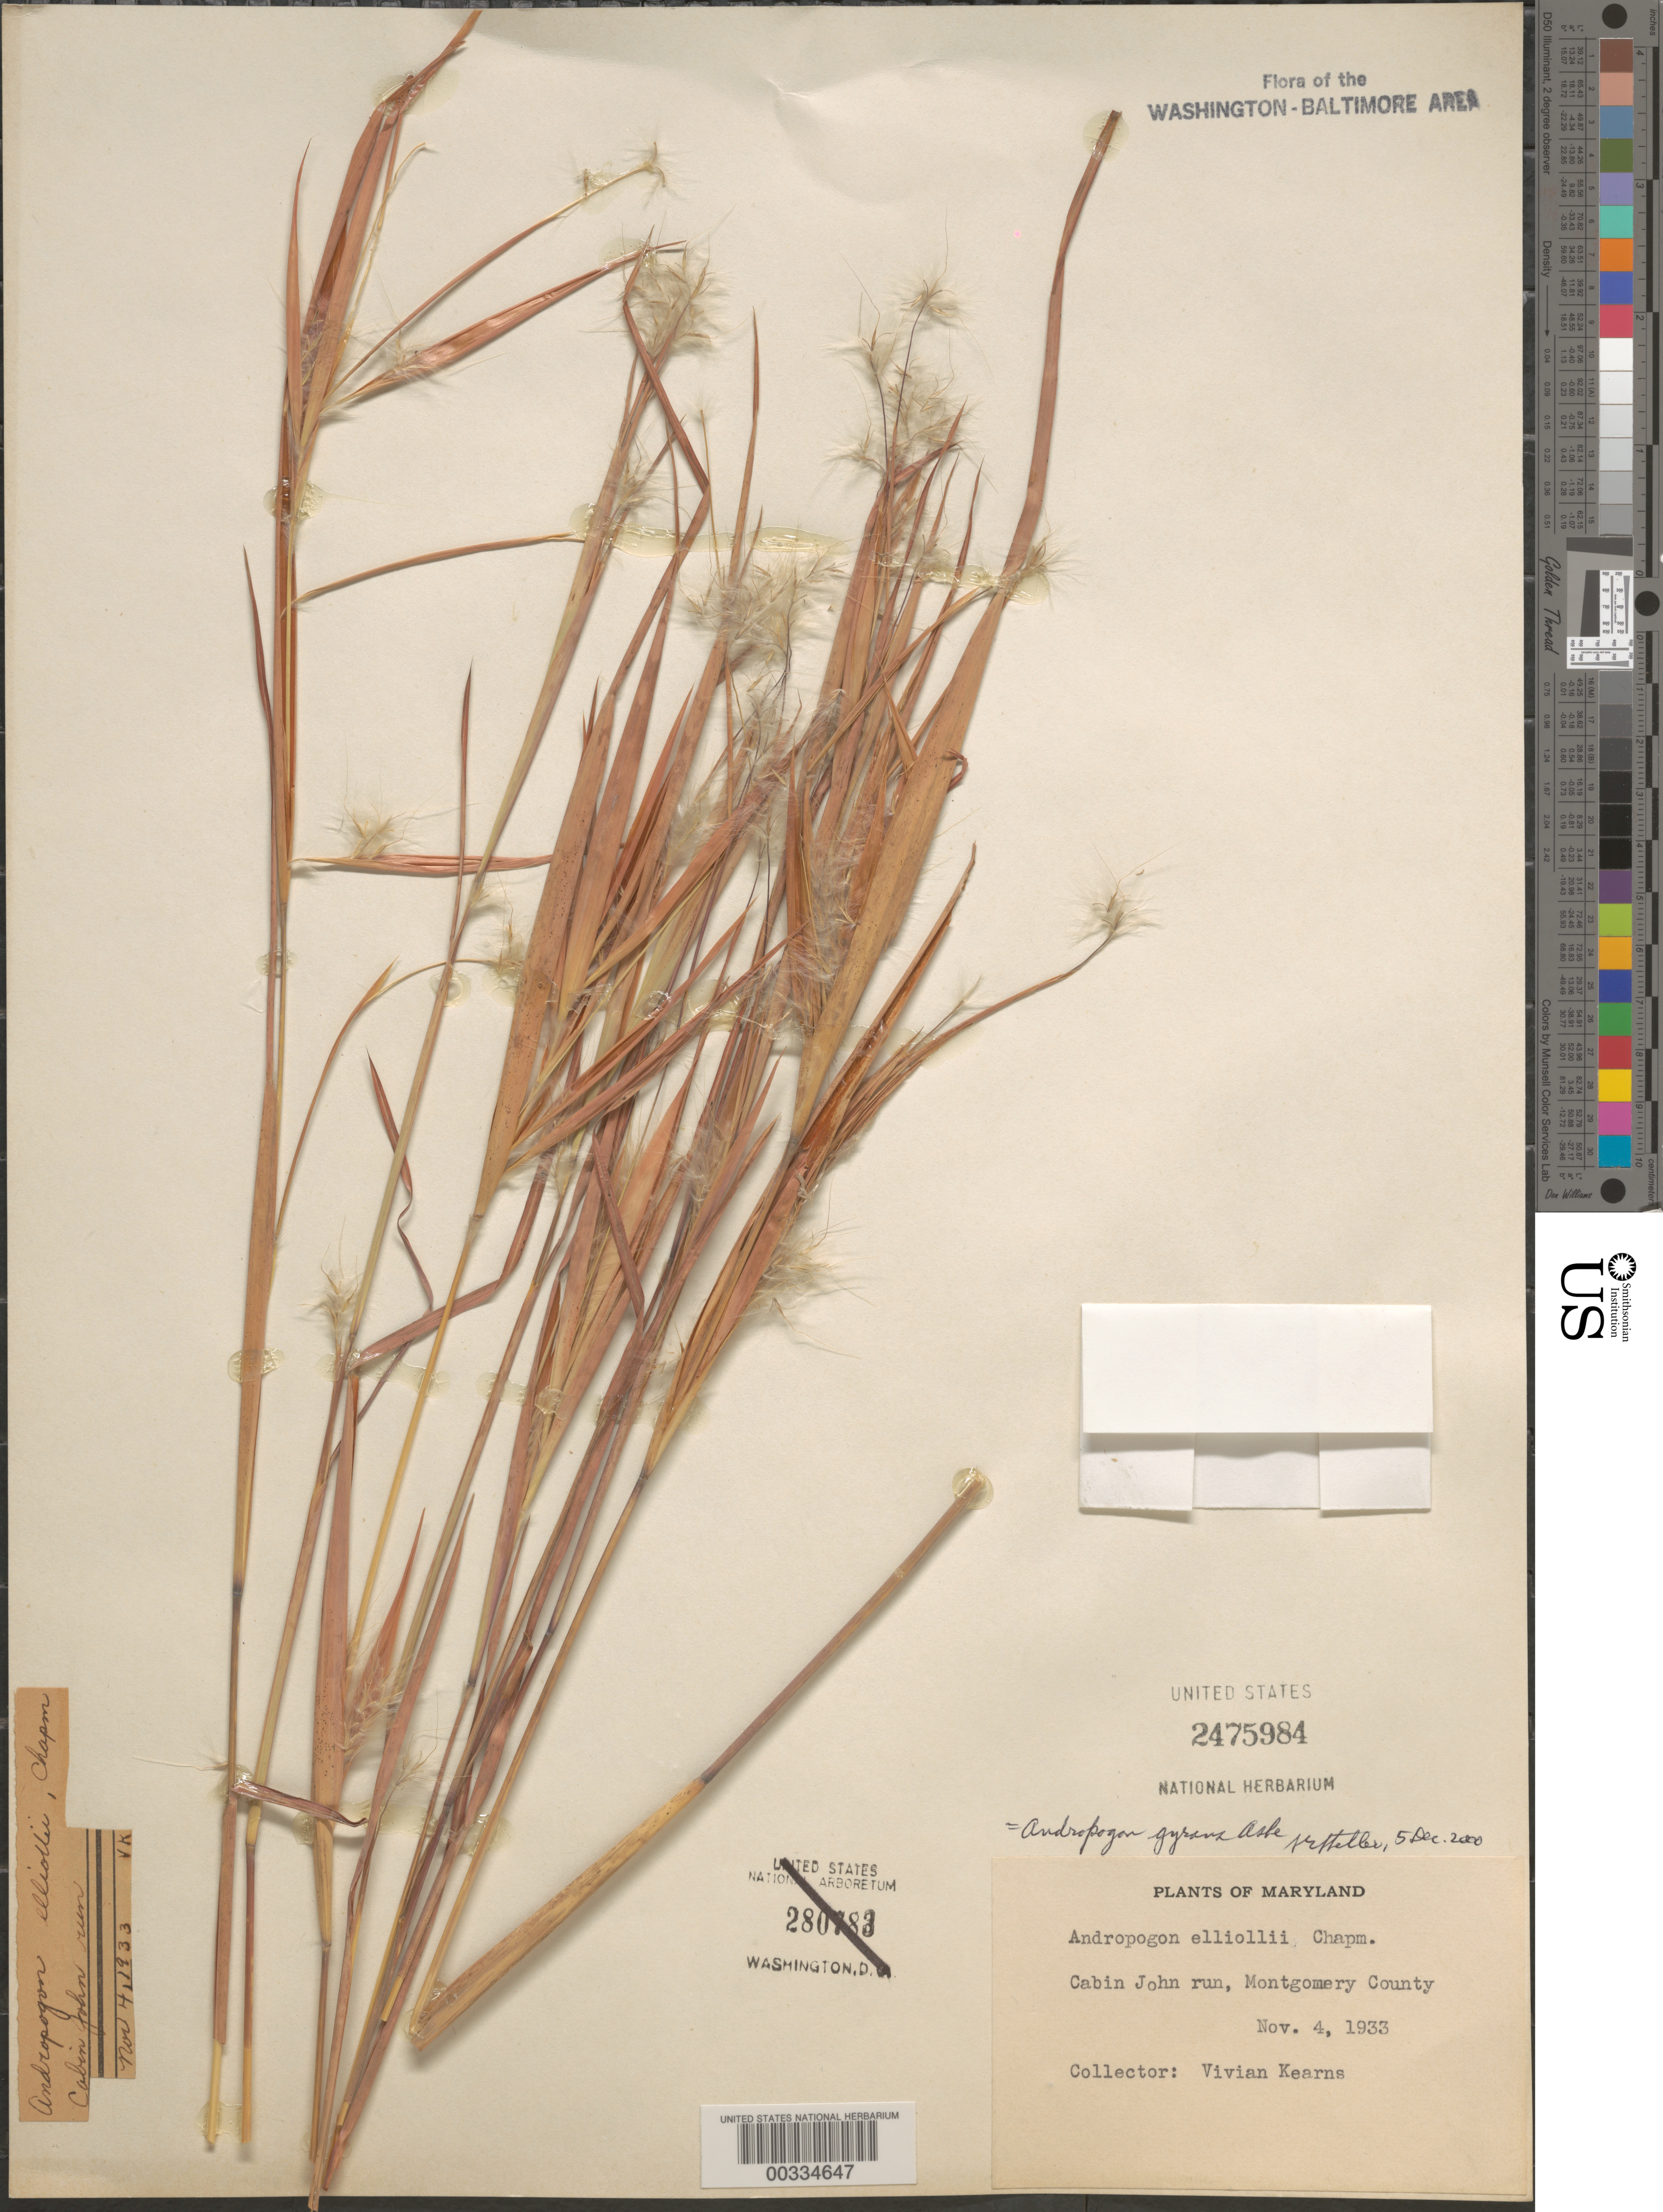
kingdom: Plantae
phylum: Tracheophyta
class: Liliopsida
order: Poales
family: Poaceae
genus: Andropogon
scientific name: Andropogon elliottii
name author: Chapm.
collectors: V. Kearns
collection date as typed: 04 Nov 1933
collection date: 1933-11-04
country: United States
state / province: Maryland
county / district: Montgomery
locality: Cabin John Run C. & O. Canal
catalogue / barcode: US 2475984